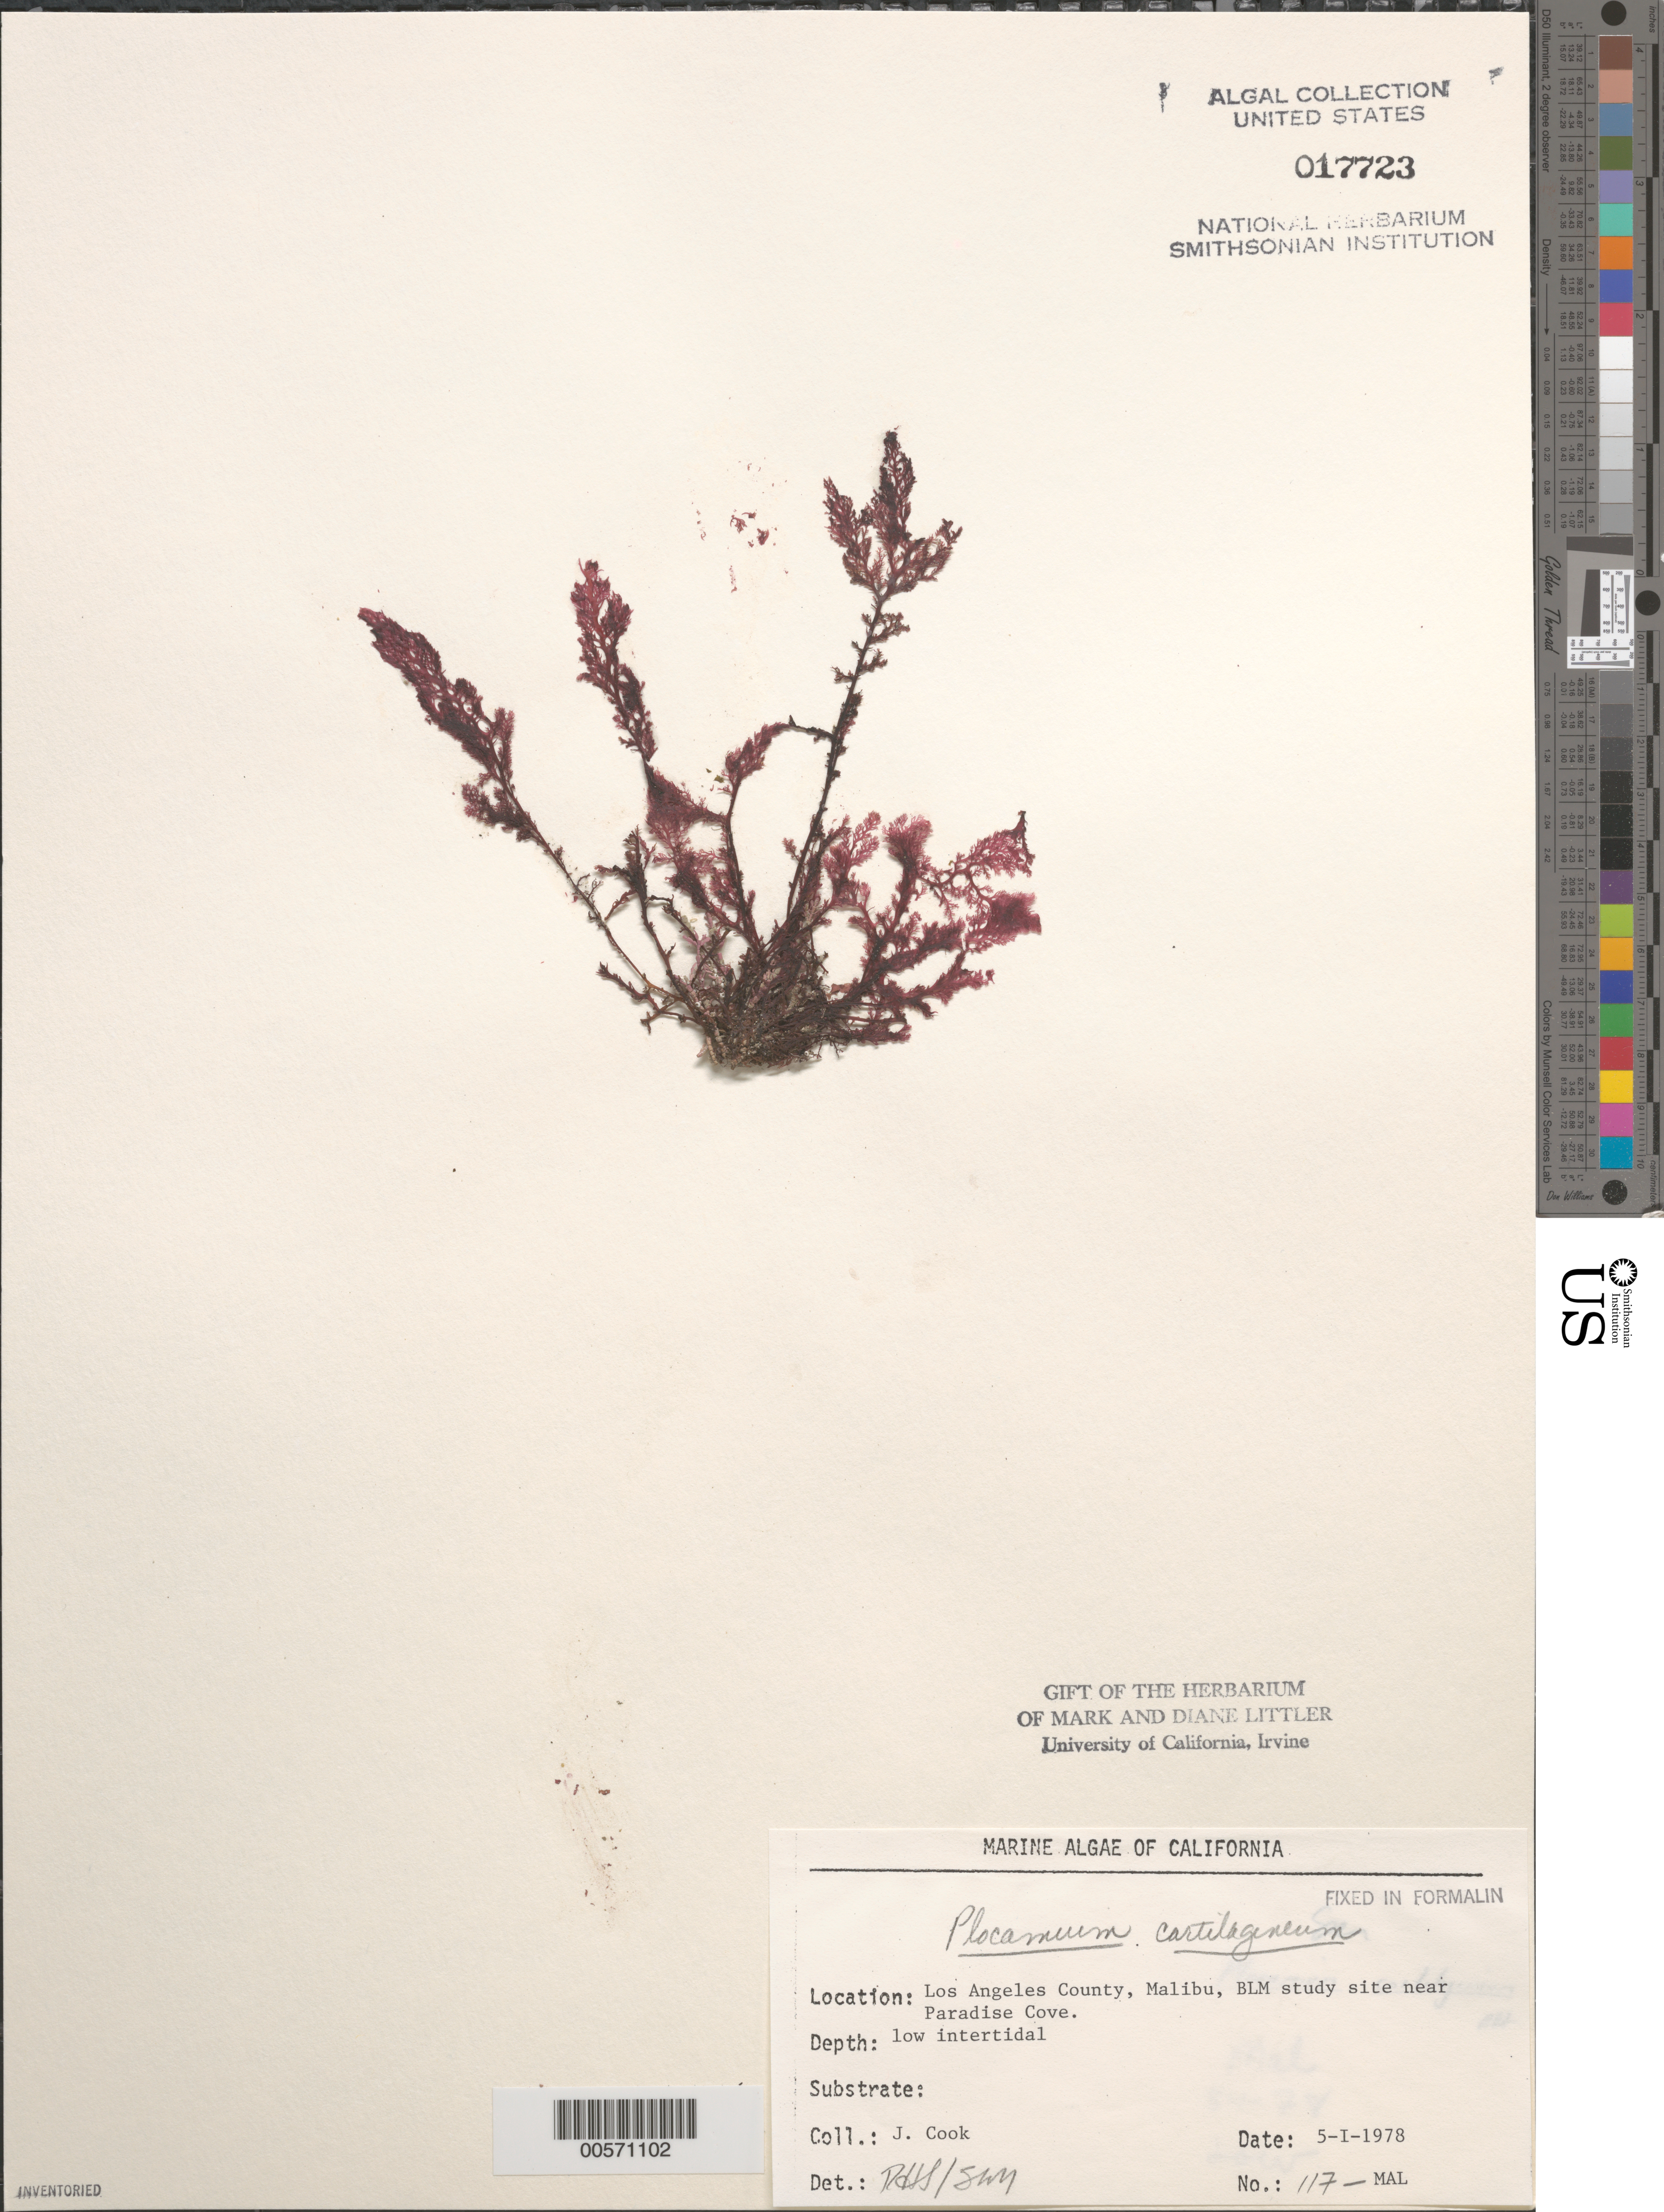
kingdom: Plantae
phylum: Rhodophyta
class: Florideophyceae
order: Plocamiales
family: Plocamiaceae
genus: Plocamium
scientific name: Plocamium cartilagineum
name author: (L.) P.S. Dixon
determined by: Sims, Robert H.; Murray, S. N.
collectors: J. Cook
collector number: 117-mal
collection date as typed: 05 Jan 1978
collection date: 1978-01-05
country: United States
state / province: California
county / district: Los Angeles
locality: Malibu, near Paradise Cove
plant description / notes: BLM-SOCALBIGHT Rocky Intertidal Survey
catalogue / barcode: US 17723